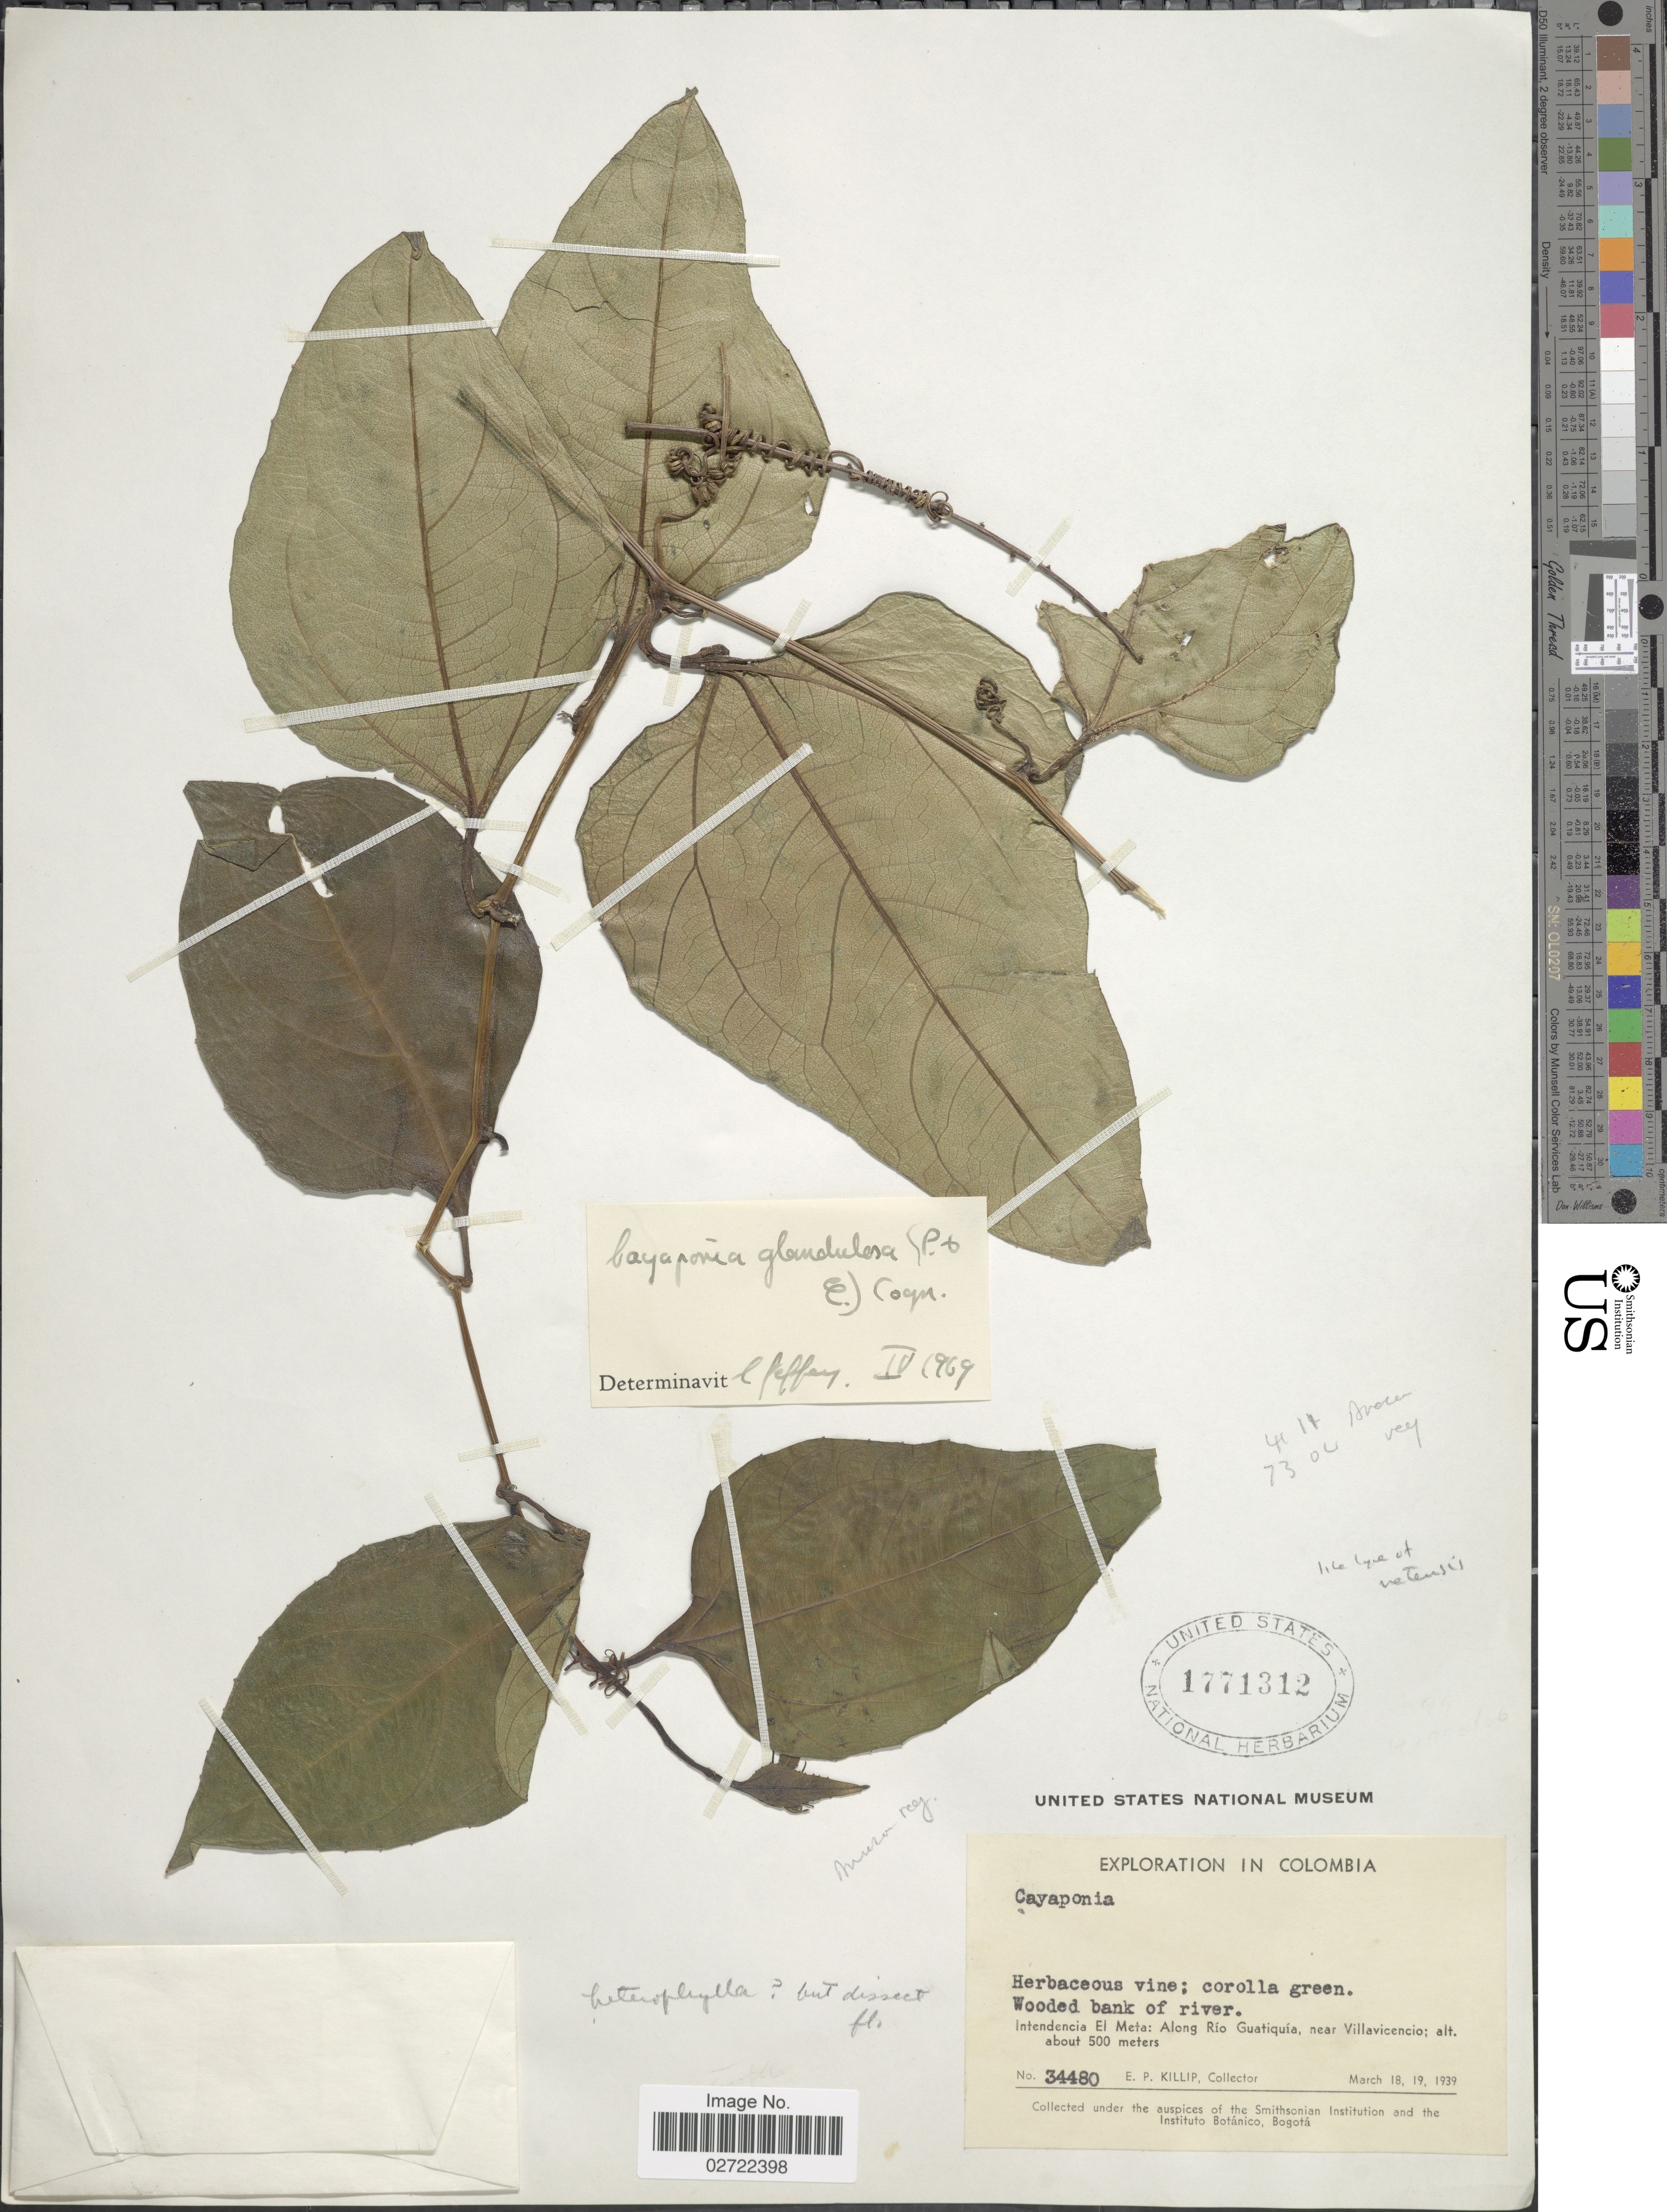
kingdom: Plantae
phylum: Tracheophyta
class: Magnoliopsida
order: Cucurbitales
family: Cucurbitaceae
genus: Cayaponia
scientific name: Cayaponia glandulosa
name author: (Poepp. & Endl.) Cogn.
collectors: E. P. Killip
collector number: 34480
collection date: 1939-03-18/1939-03-19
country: Colombia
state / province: Meta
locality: Intendencia El Meta: Along Río Guatiquía, near Villavicencio.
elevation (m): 500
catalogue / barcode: US 1771312